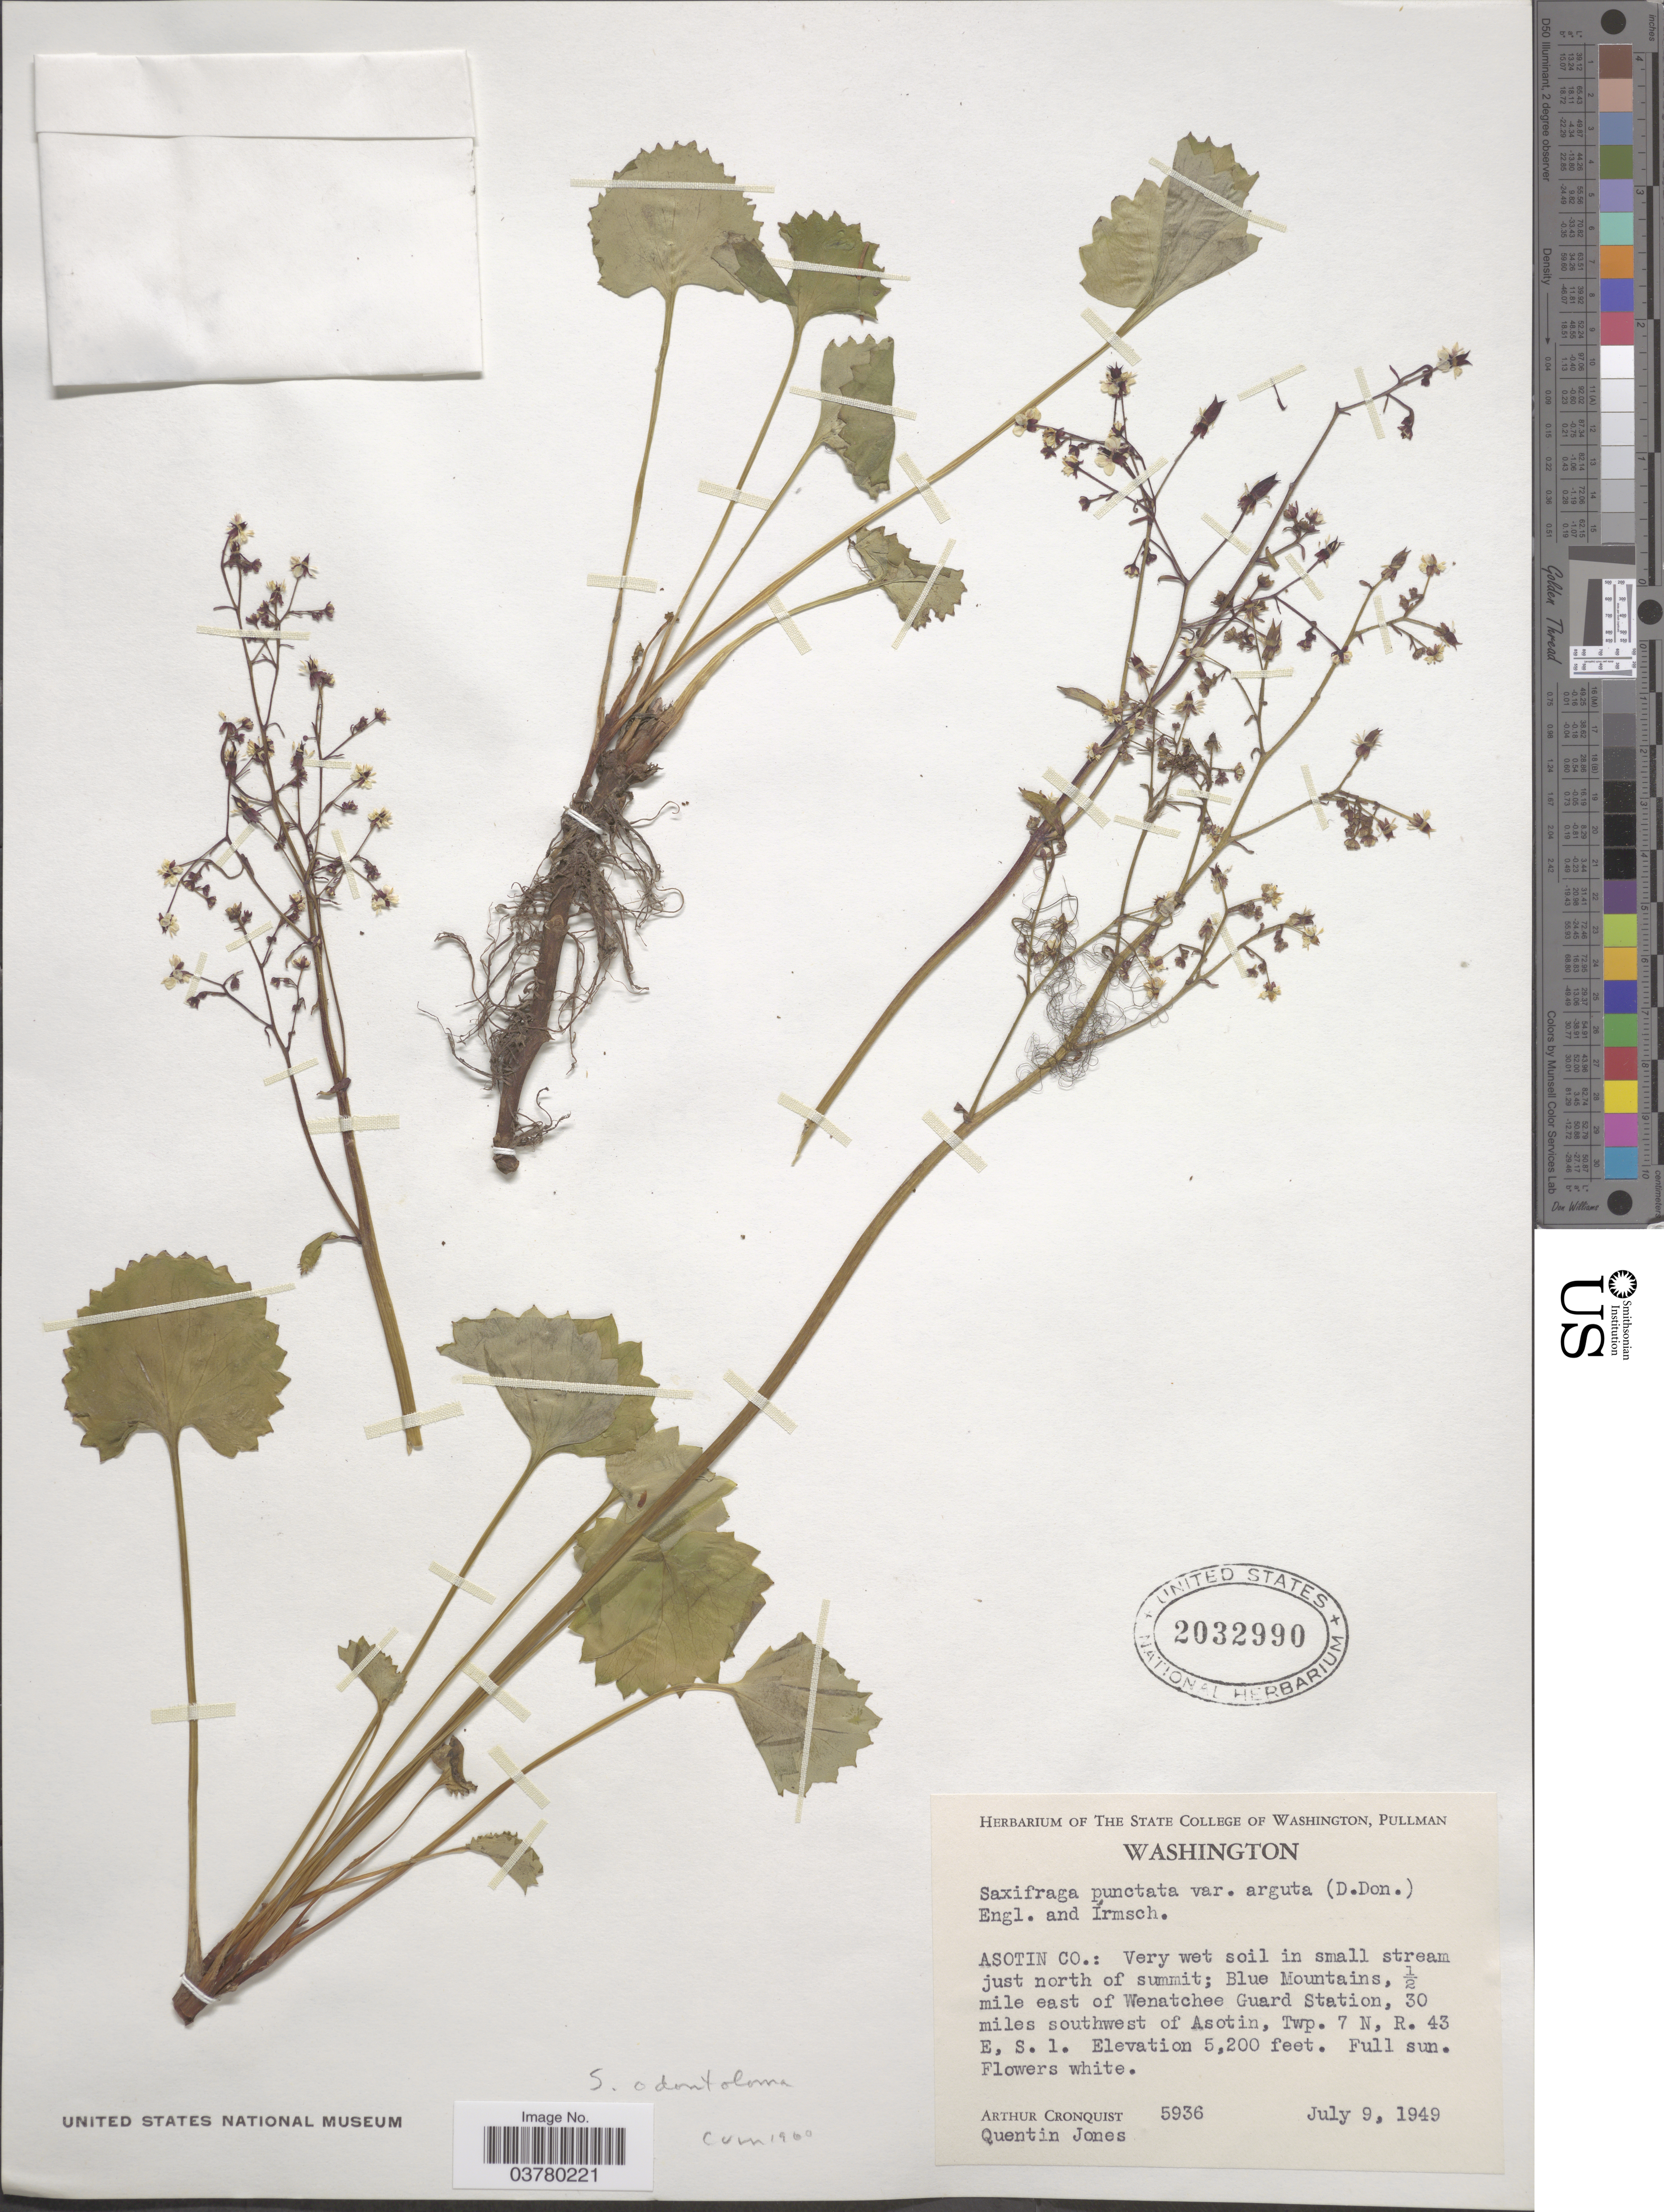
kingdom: Plantae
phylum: Tracheophyta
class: Magnoliopsida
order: Saxifragales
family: Saxifragaceae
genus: Micranthes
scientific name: Micranthes odontoloma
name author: (Piper) A. Heller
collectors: A. J. Cronquist & Q. Jones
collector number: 5936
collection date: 1949-07-09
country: United States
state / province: Washington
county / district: Asotin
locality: Asotin Co.: Very wet soil in small stream just north of summit; Blue Mountains, ½ mile east of Wenatchee Guard Station, 30 miles southwest of Asotin, Twp. 7 N, R. 43 E, S. 1.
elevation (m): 1585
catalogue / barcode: US 2032990